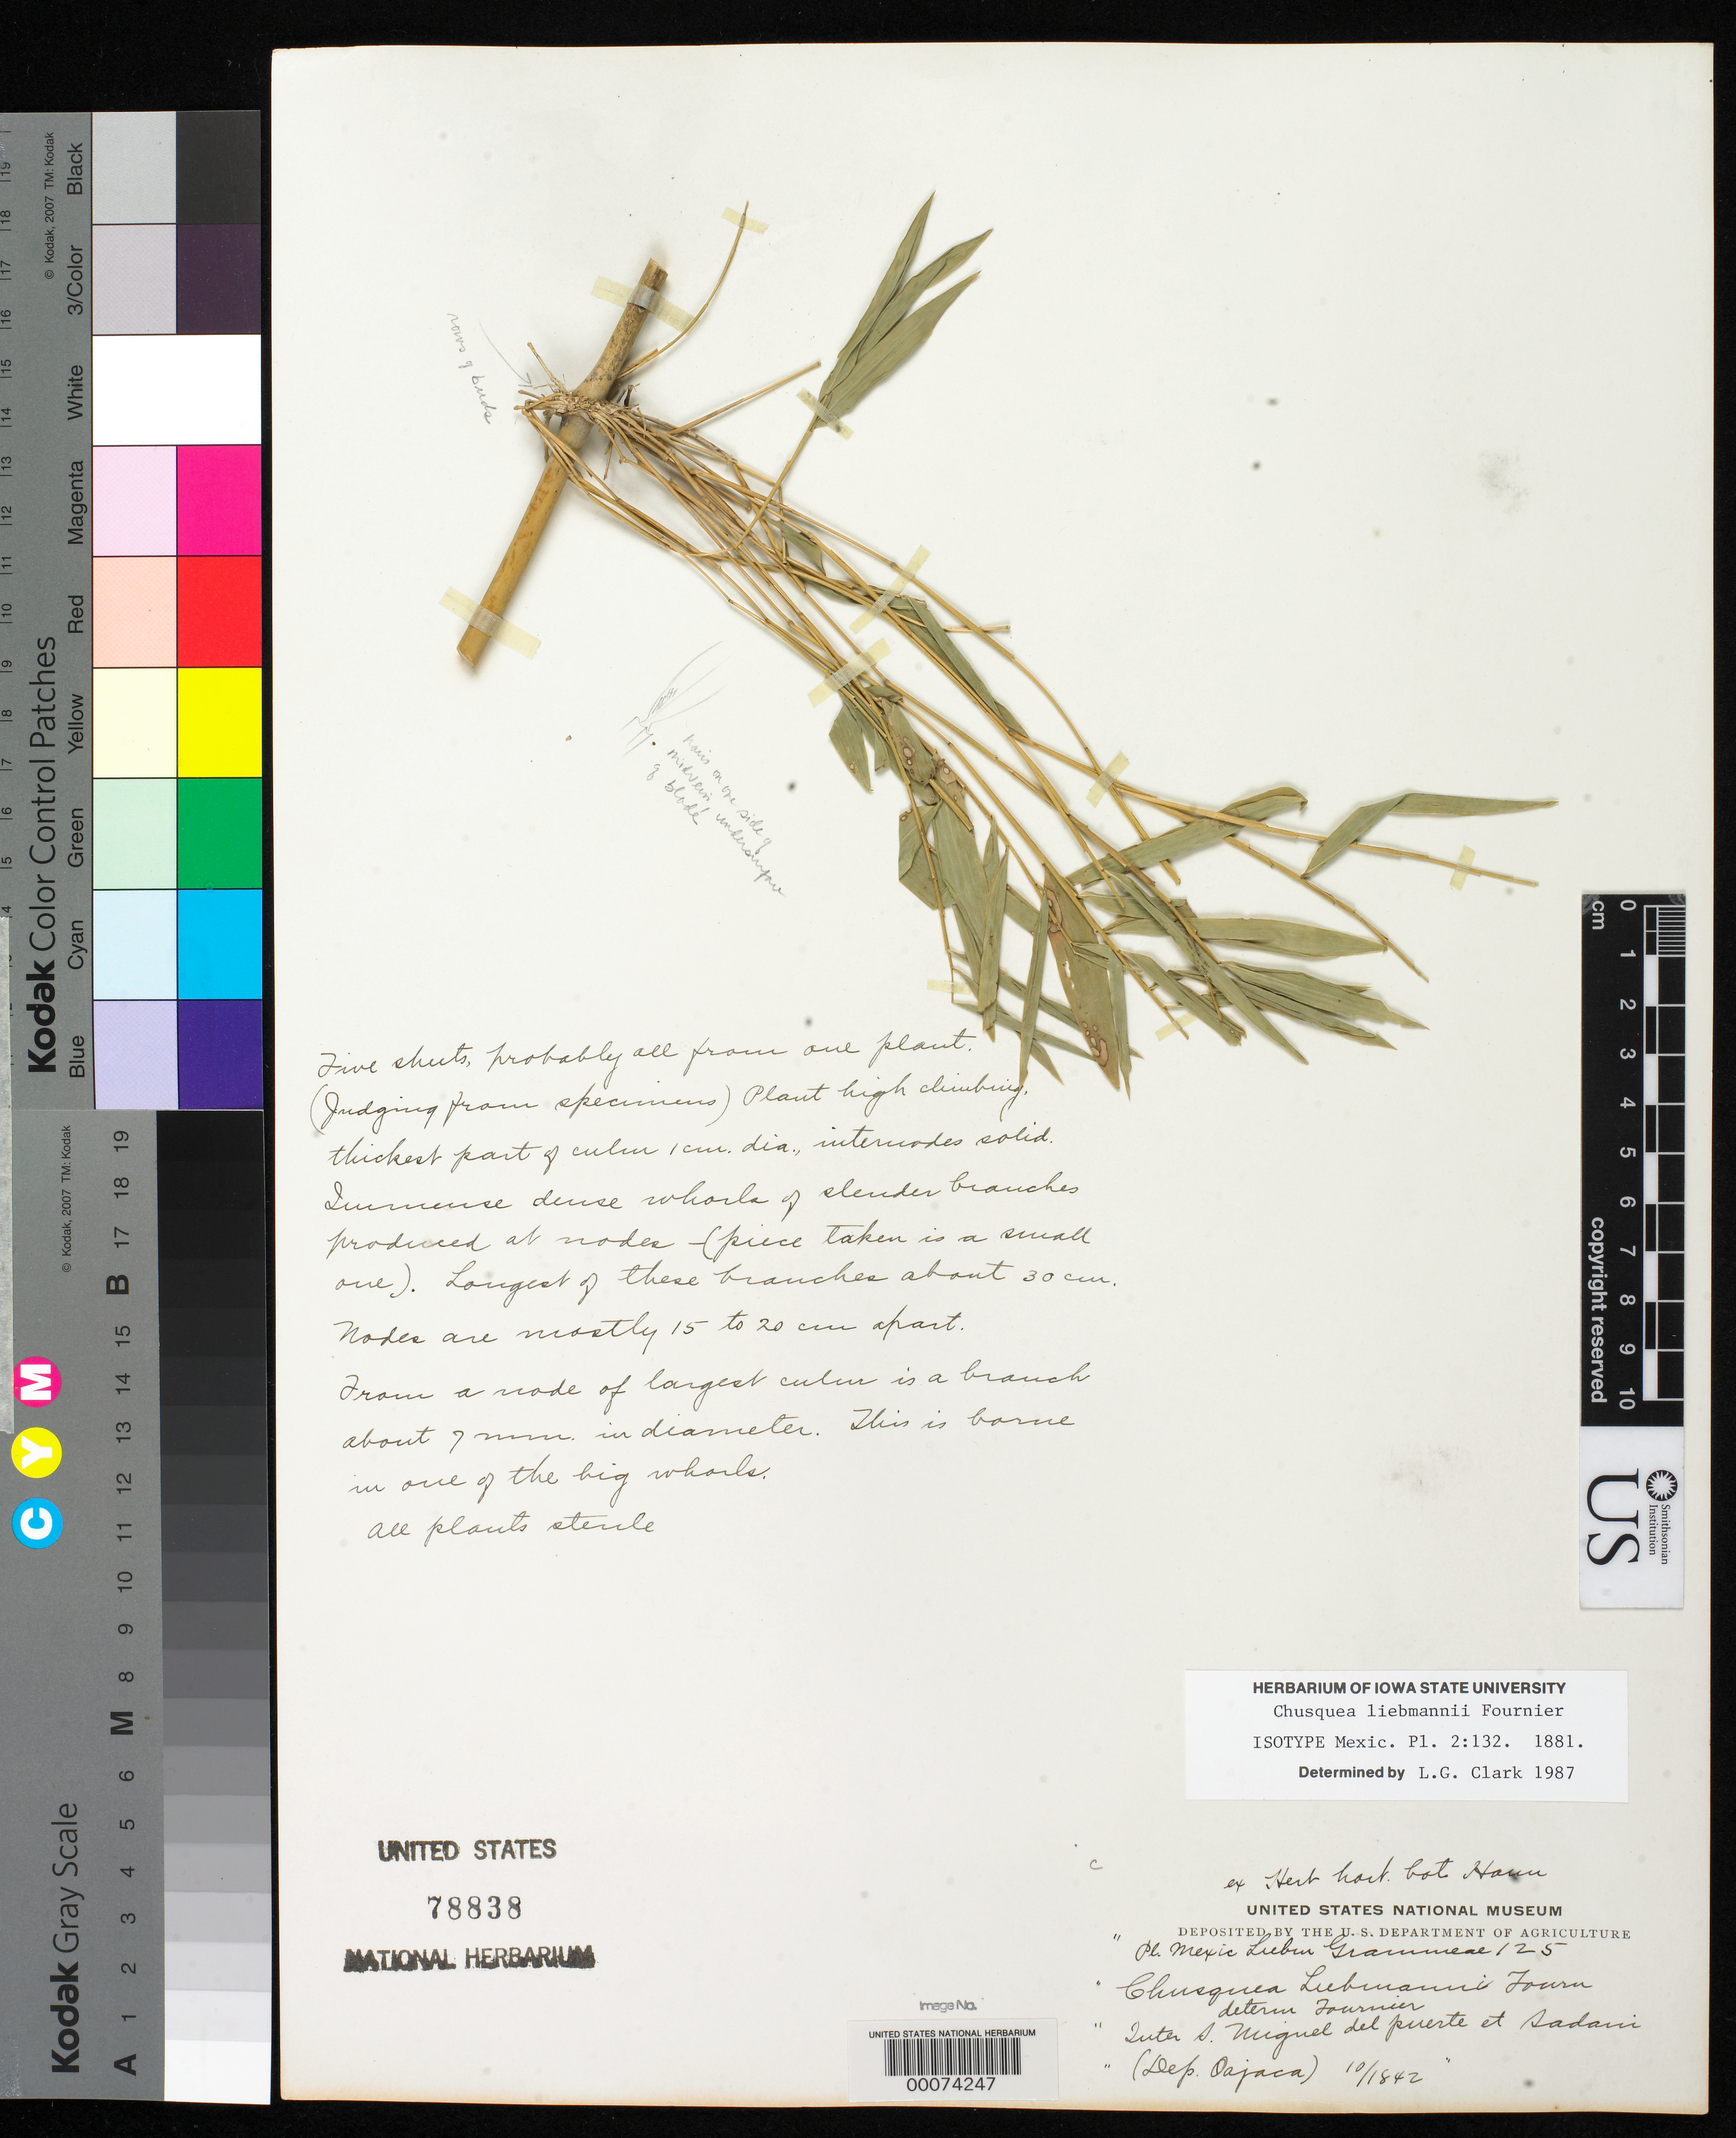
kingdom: Plantae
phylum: Tracheophyta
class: Liliopsida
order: Poales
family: Poaceae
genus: Chusquea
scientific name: Chusquea liebmannii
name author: E. Fourn.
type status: Type Fragment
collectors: F. M. Liebmann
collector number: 125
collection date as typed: Oct 1842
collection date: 1842-10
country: Mexico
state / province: Oaxaca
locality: Between San Miguel del Puente and Sadani.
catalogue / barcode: US 78838